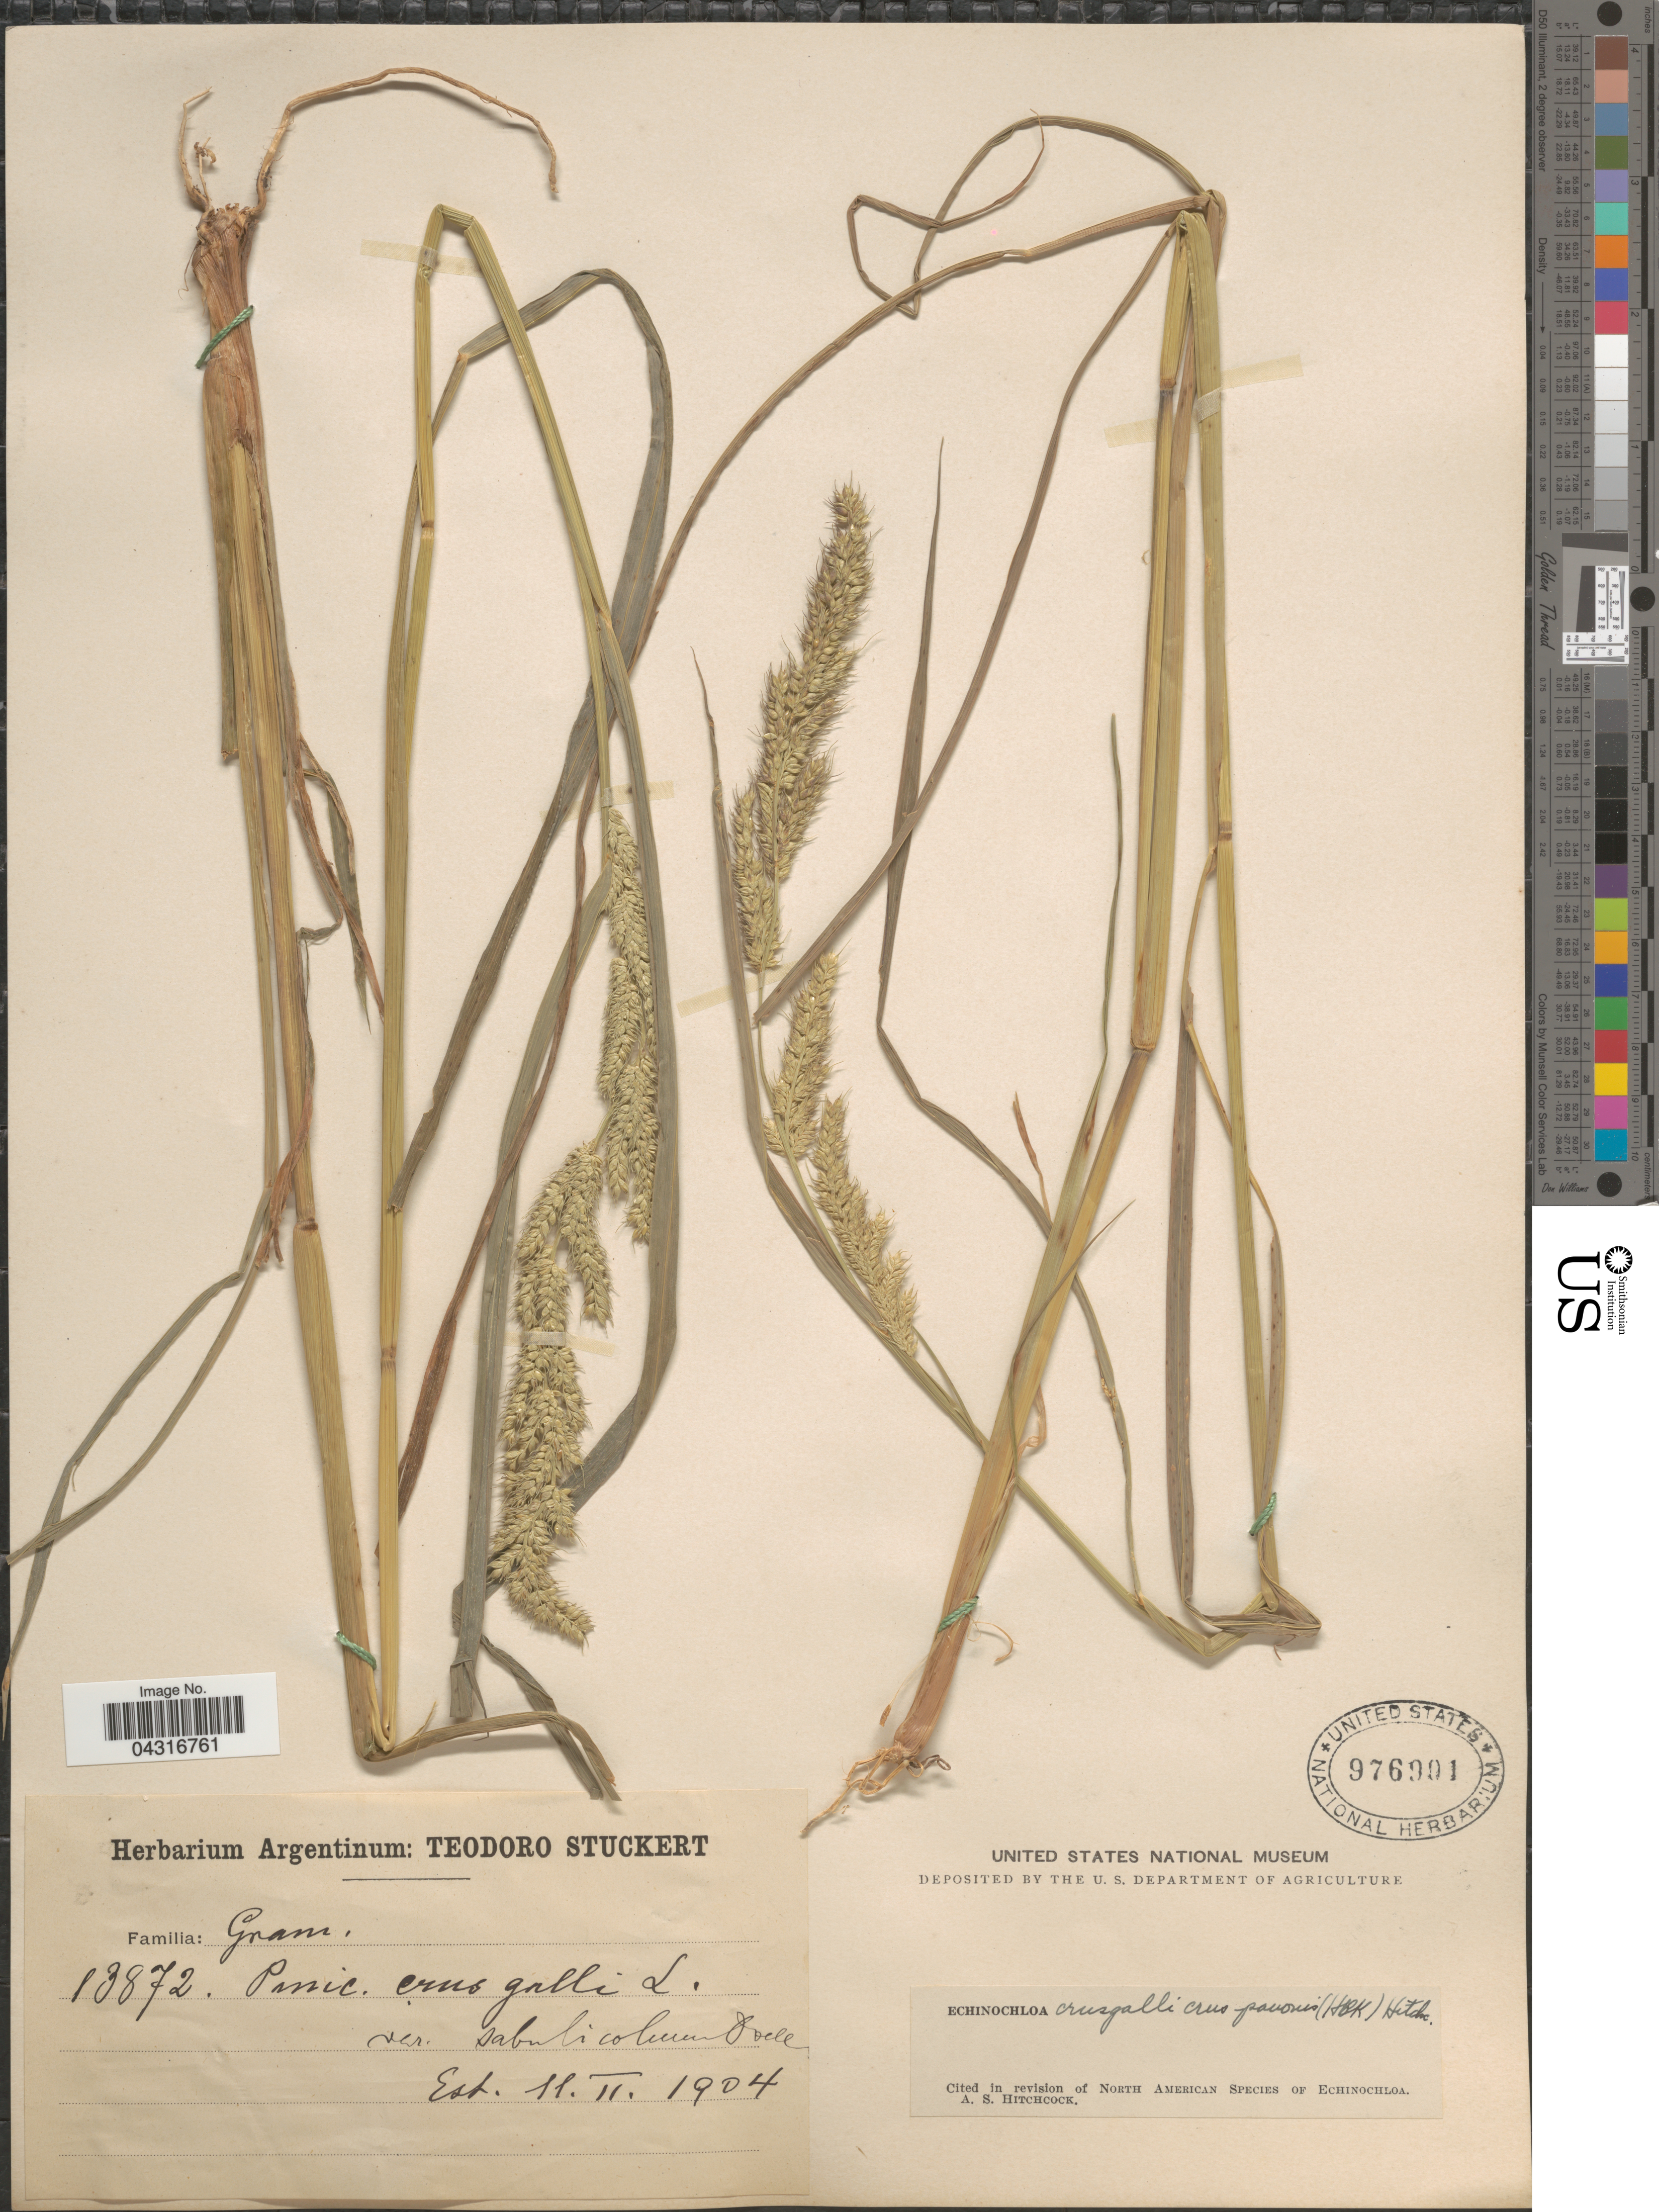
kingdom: Plantae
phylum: Tracheophyta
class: Liliopsida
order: Poales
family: Poaceae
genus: Echinochloa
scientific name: Echinochloa crus-pavonis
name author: (Kunth) Schult.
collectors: T. Stuckert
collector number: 13872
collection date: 1904-02-11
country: Argentina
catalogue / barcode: US 976901